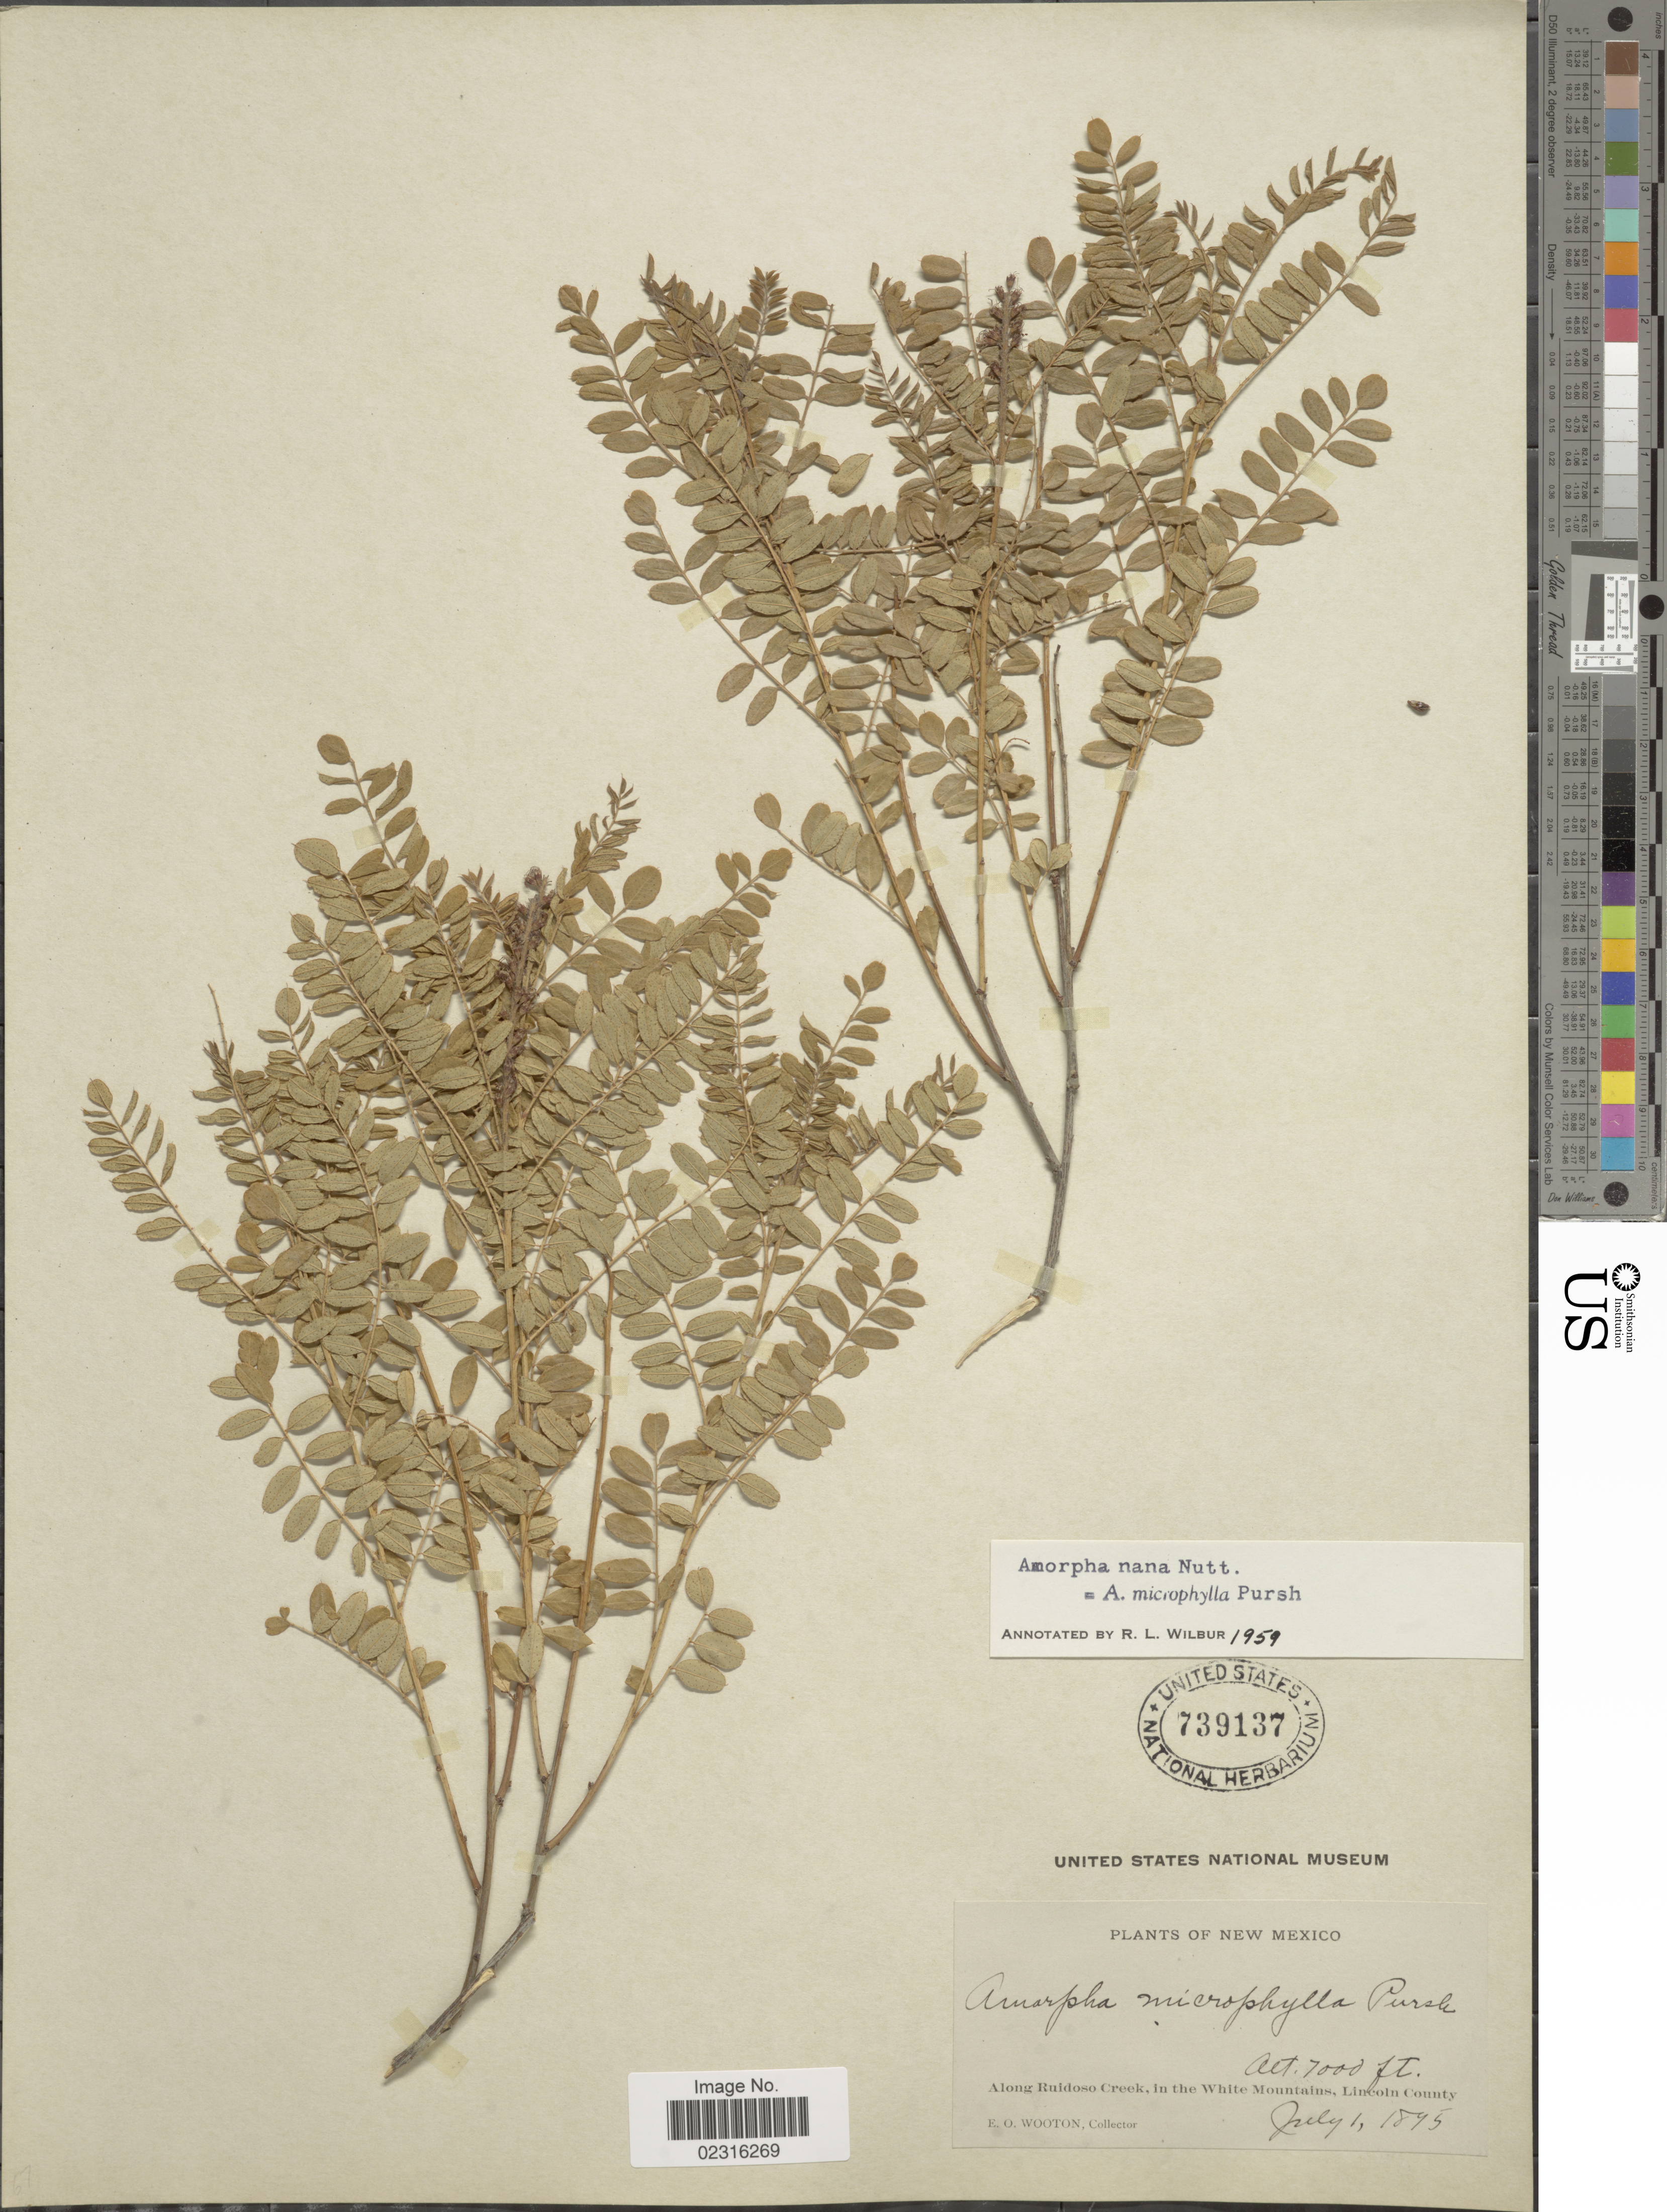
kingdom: Plantae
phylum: Tracheophyta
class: Magnoliopsida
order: Fabales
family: Fabaceae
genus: Amorpha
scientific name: Amorpha nana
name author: C. Fraser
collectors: E. O. Wooton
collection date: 1895-07-01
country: United States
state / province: New Mexico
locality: Along Ruidoso Creek, in the White Mountains, Lincoln County.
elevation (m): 2134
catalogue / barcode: US 739137